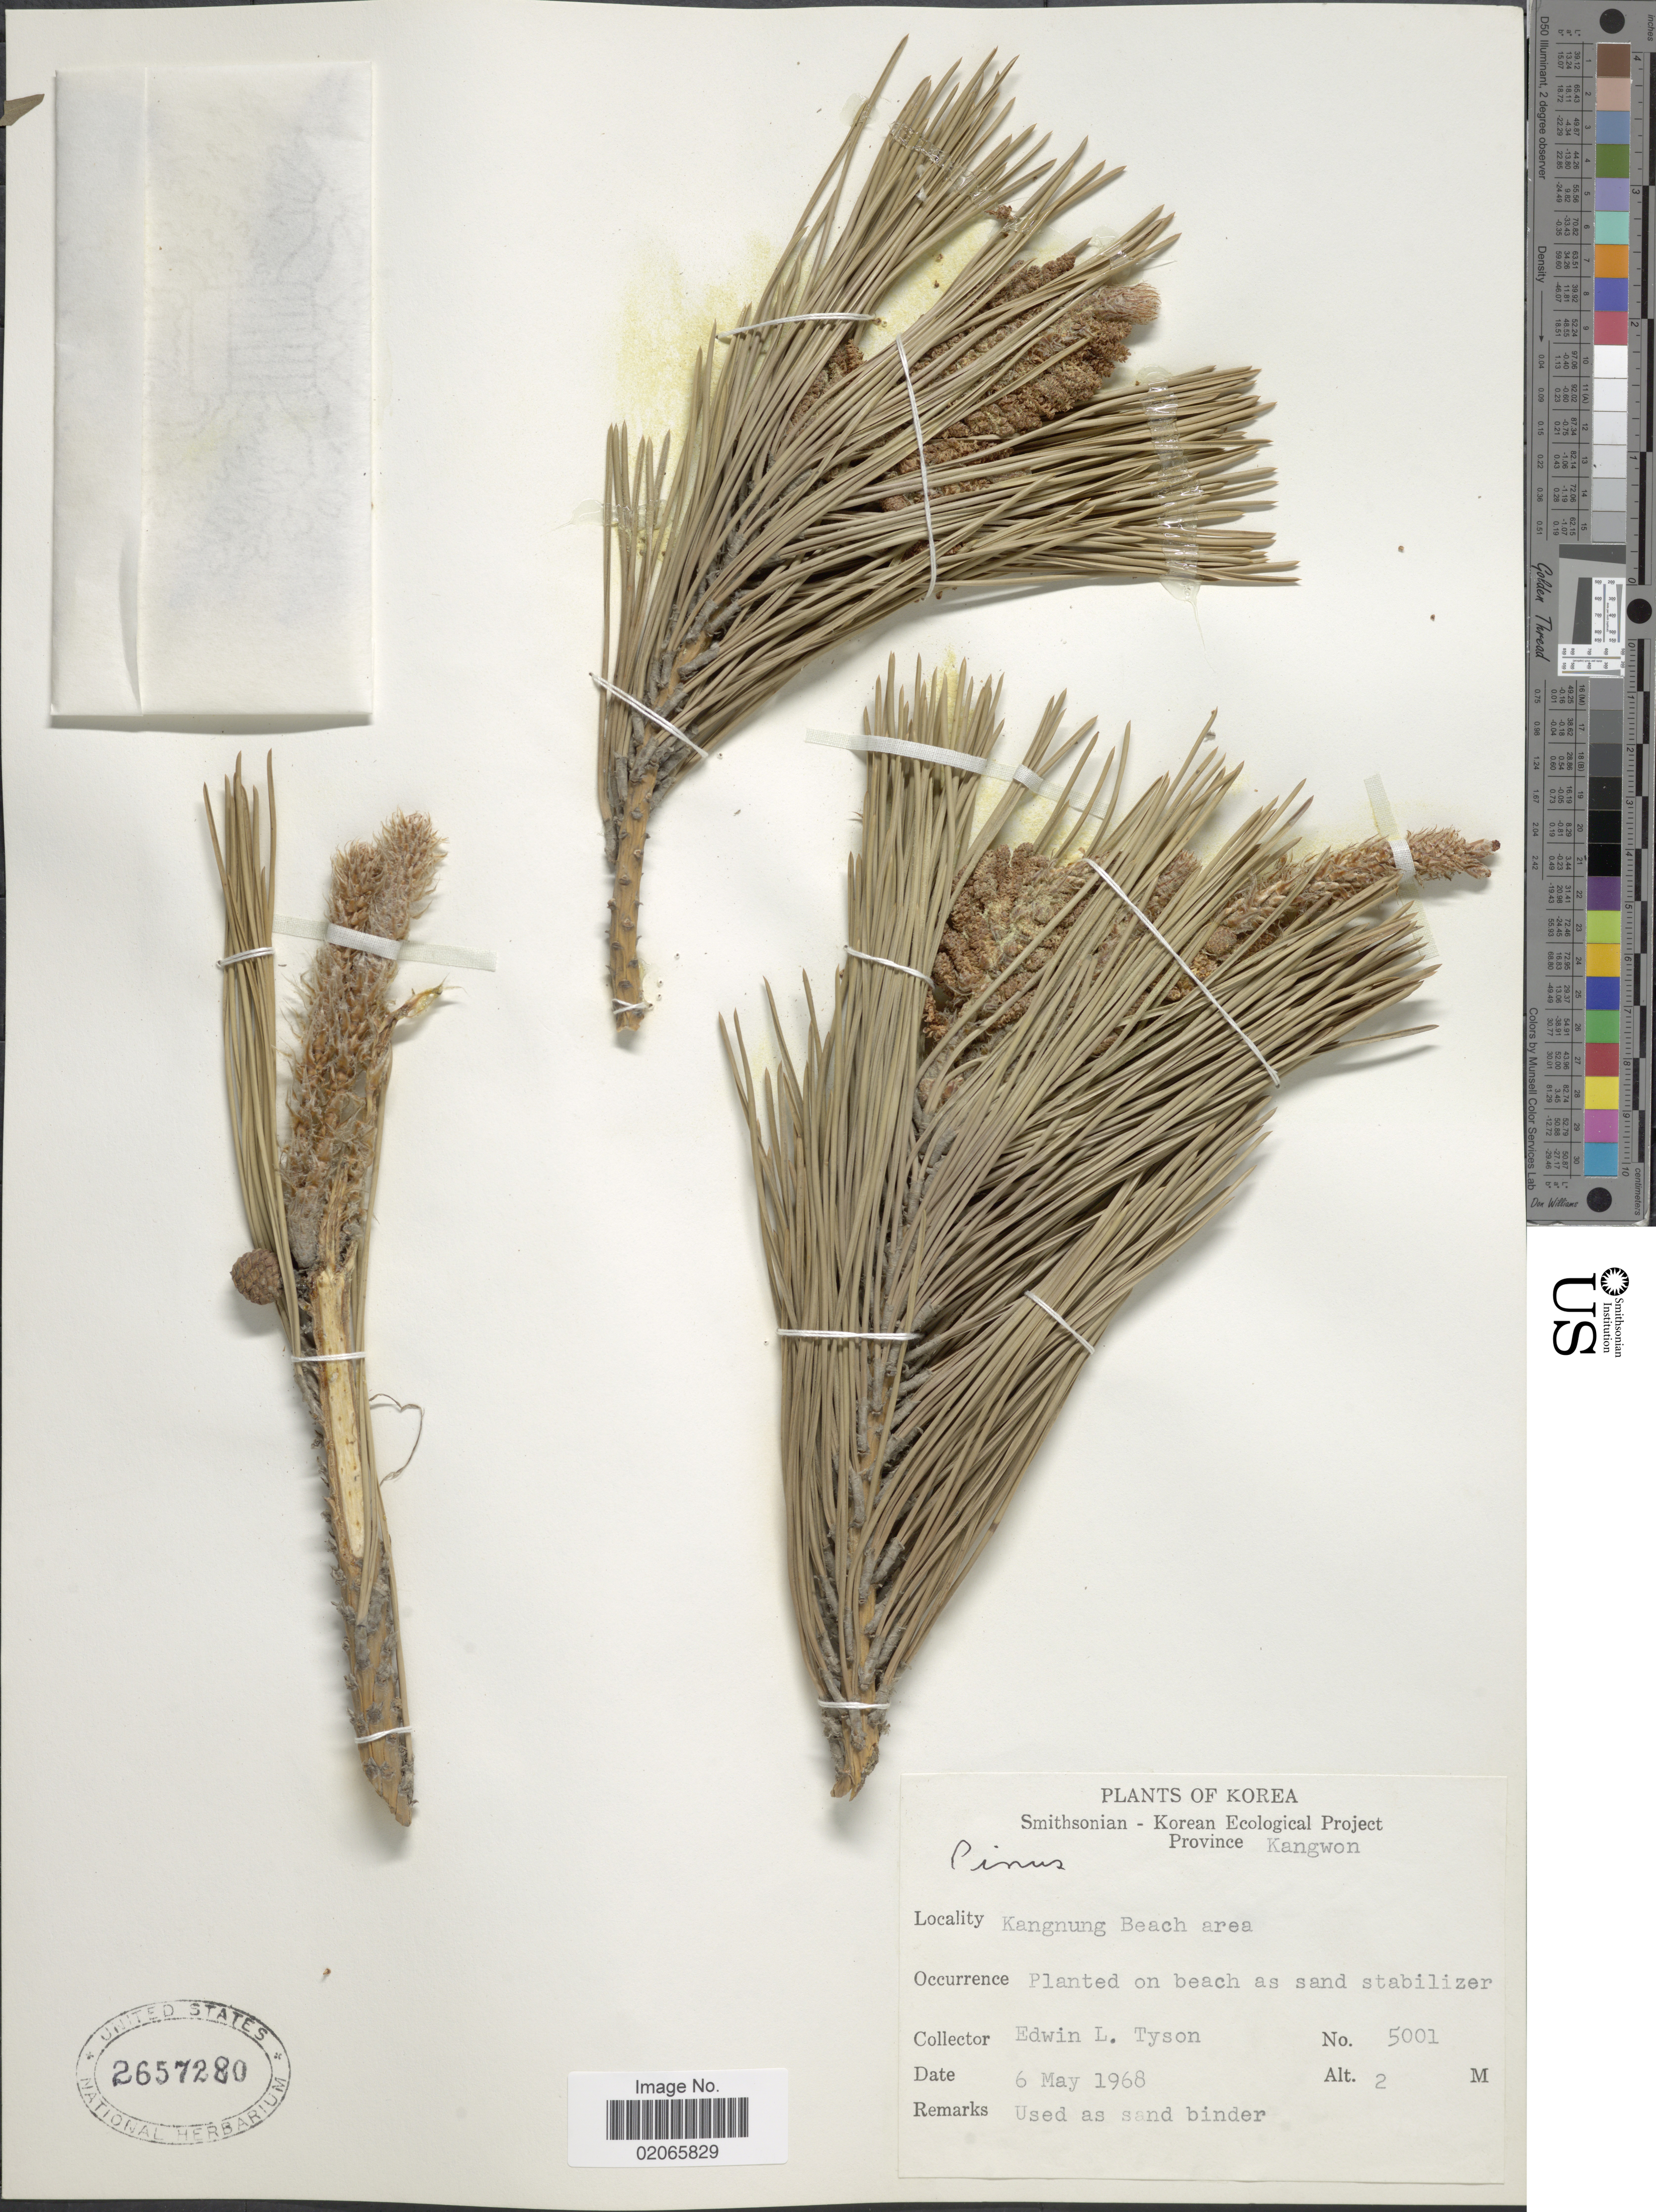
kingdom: Plantae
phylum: Tracheophyta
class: Pinopsida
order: Pinales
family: Pinaceae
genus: Pinus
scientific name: Pinus sp.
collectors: E. L. Tyson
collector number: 5001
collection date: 1968-05-06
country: North Korea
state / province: Kangwon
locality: Kangnung Beach area, Province Kangwon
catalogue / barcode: US 2657280